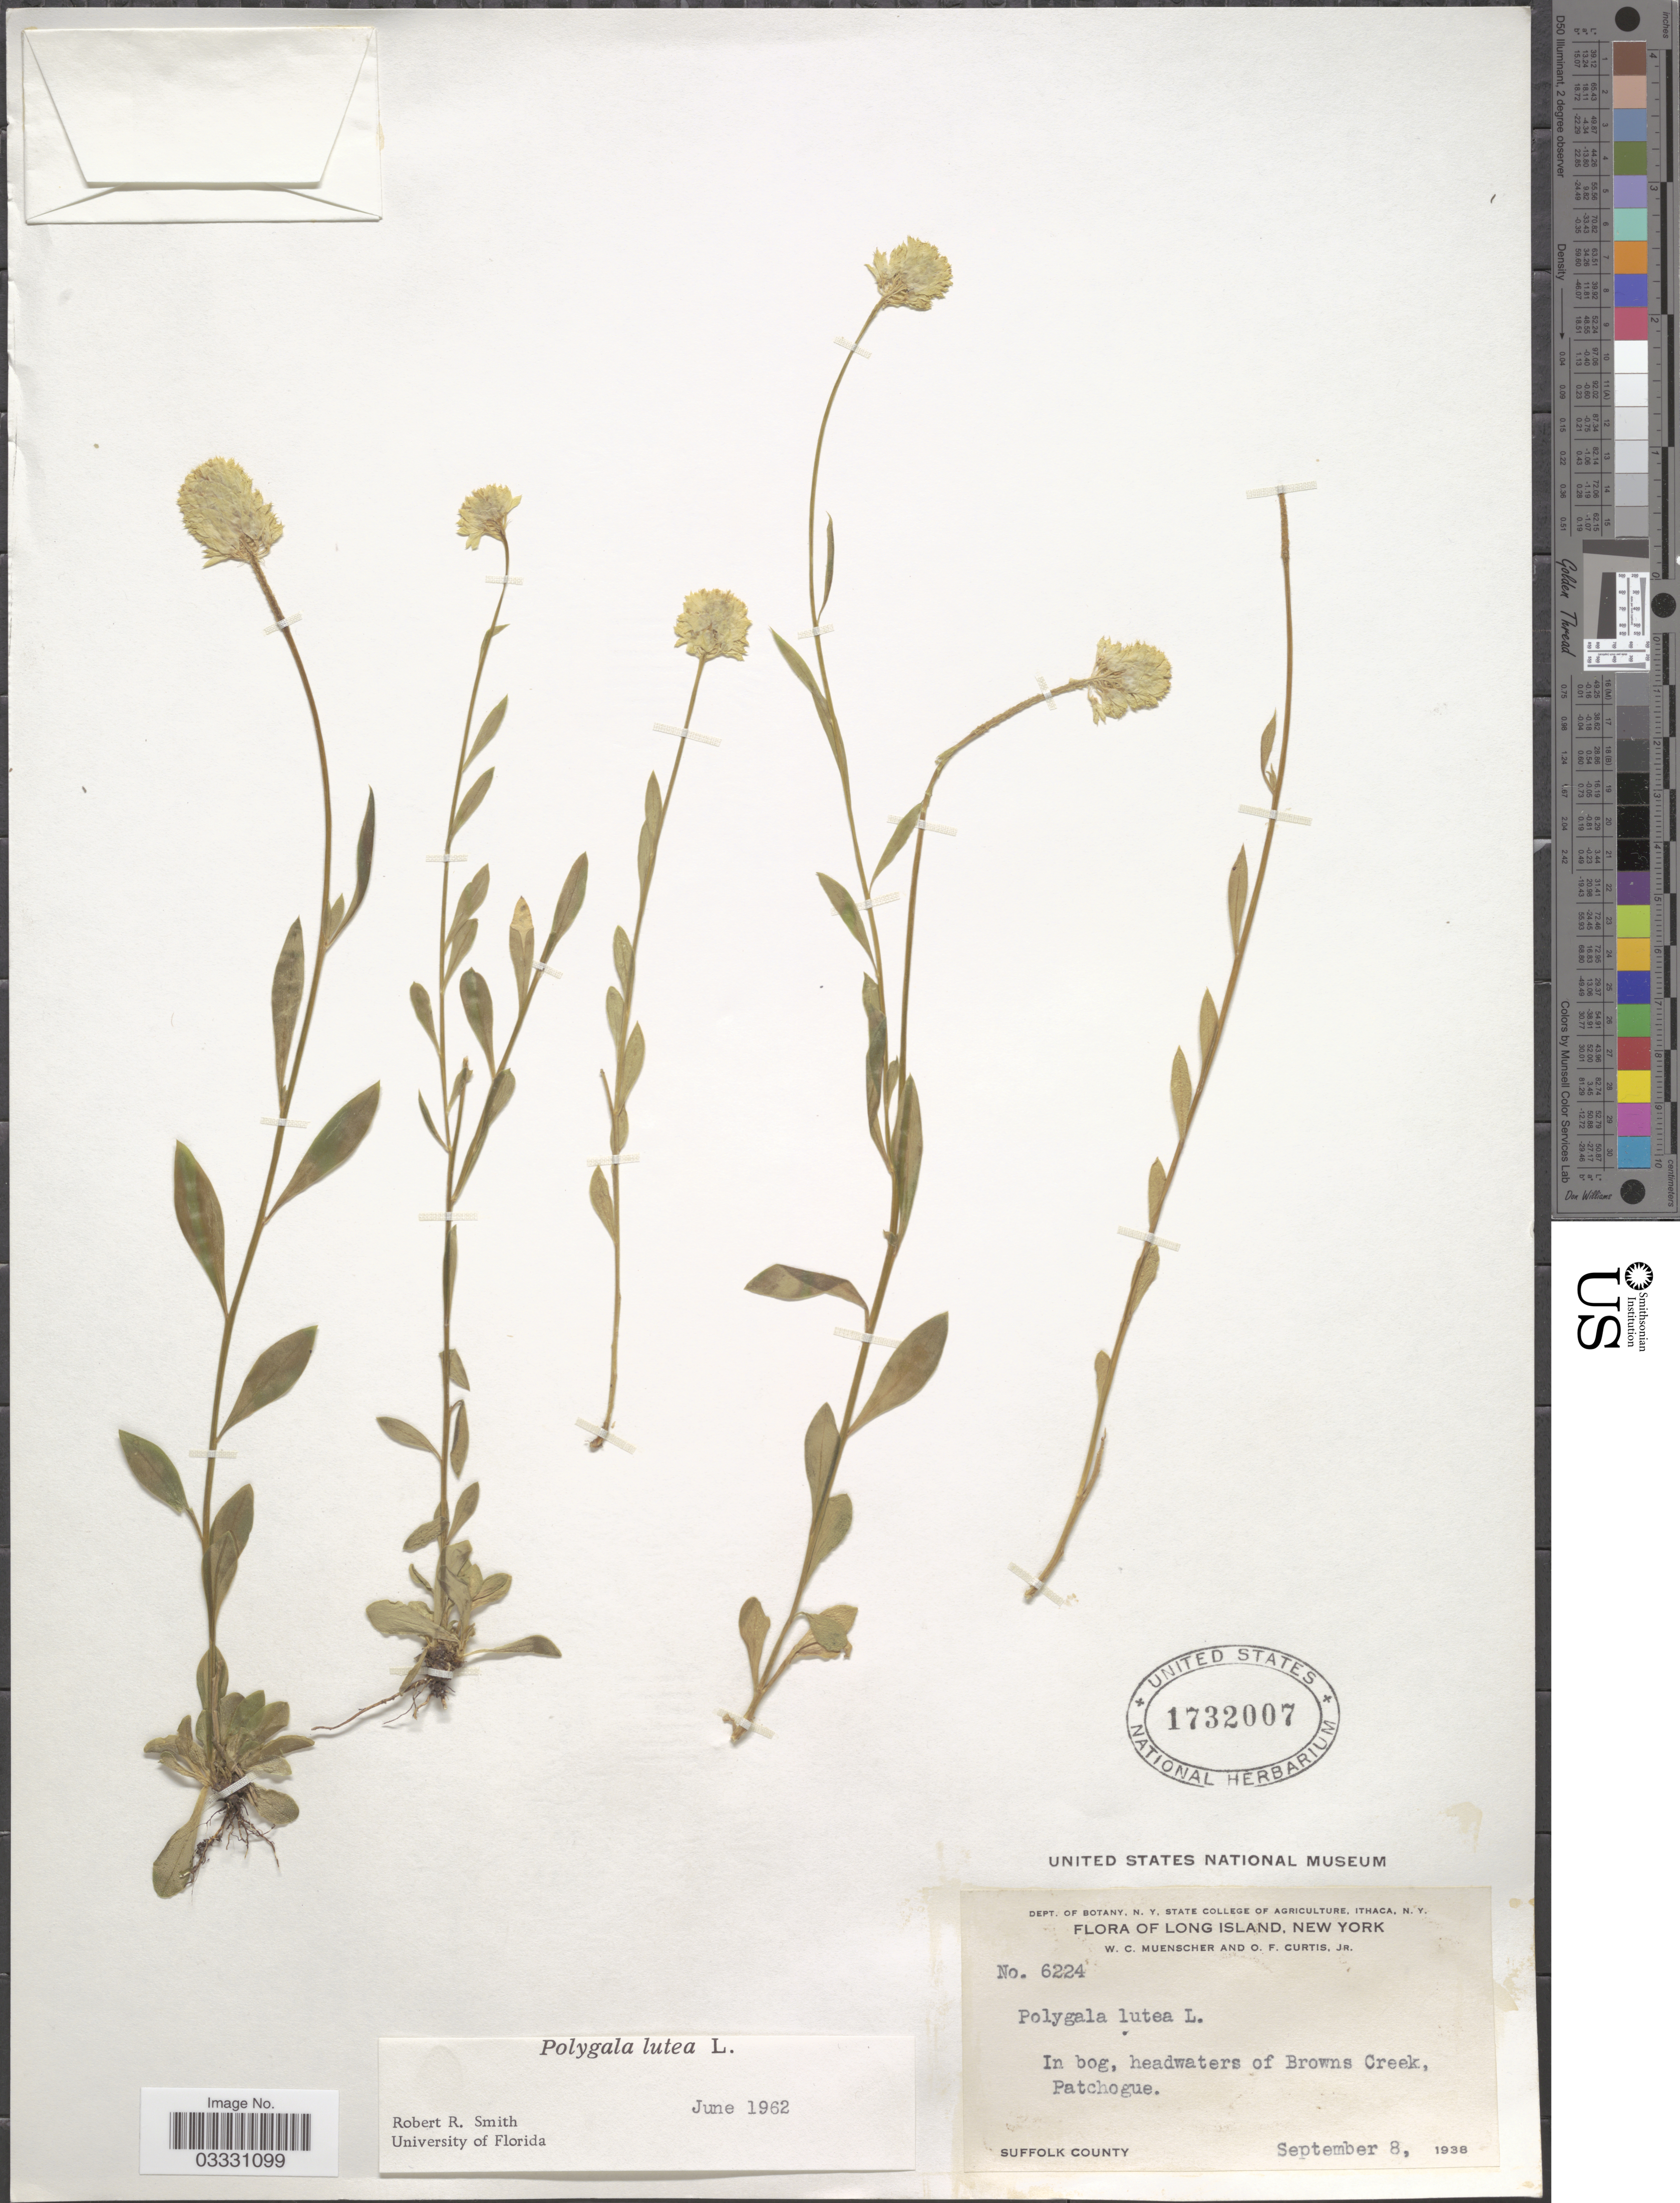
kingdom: Plantae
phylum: Tracheophyta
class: Magnoliopsida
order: Fabales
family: Polygalaceae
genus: Polygala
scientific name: Polygala lutea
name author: L.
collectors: W. Muenscher & O. Curtis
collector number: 6224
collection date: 1938-09-08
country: United States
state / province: New York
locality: Long Island. Headwaters of Browns Creek, Patchogue. Suffolk County.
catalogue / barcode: US 1732007